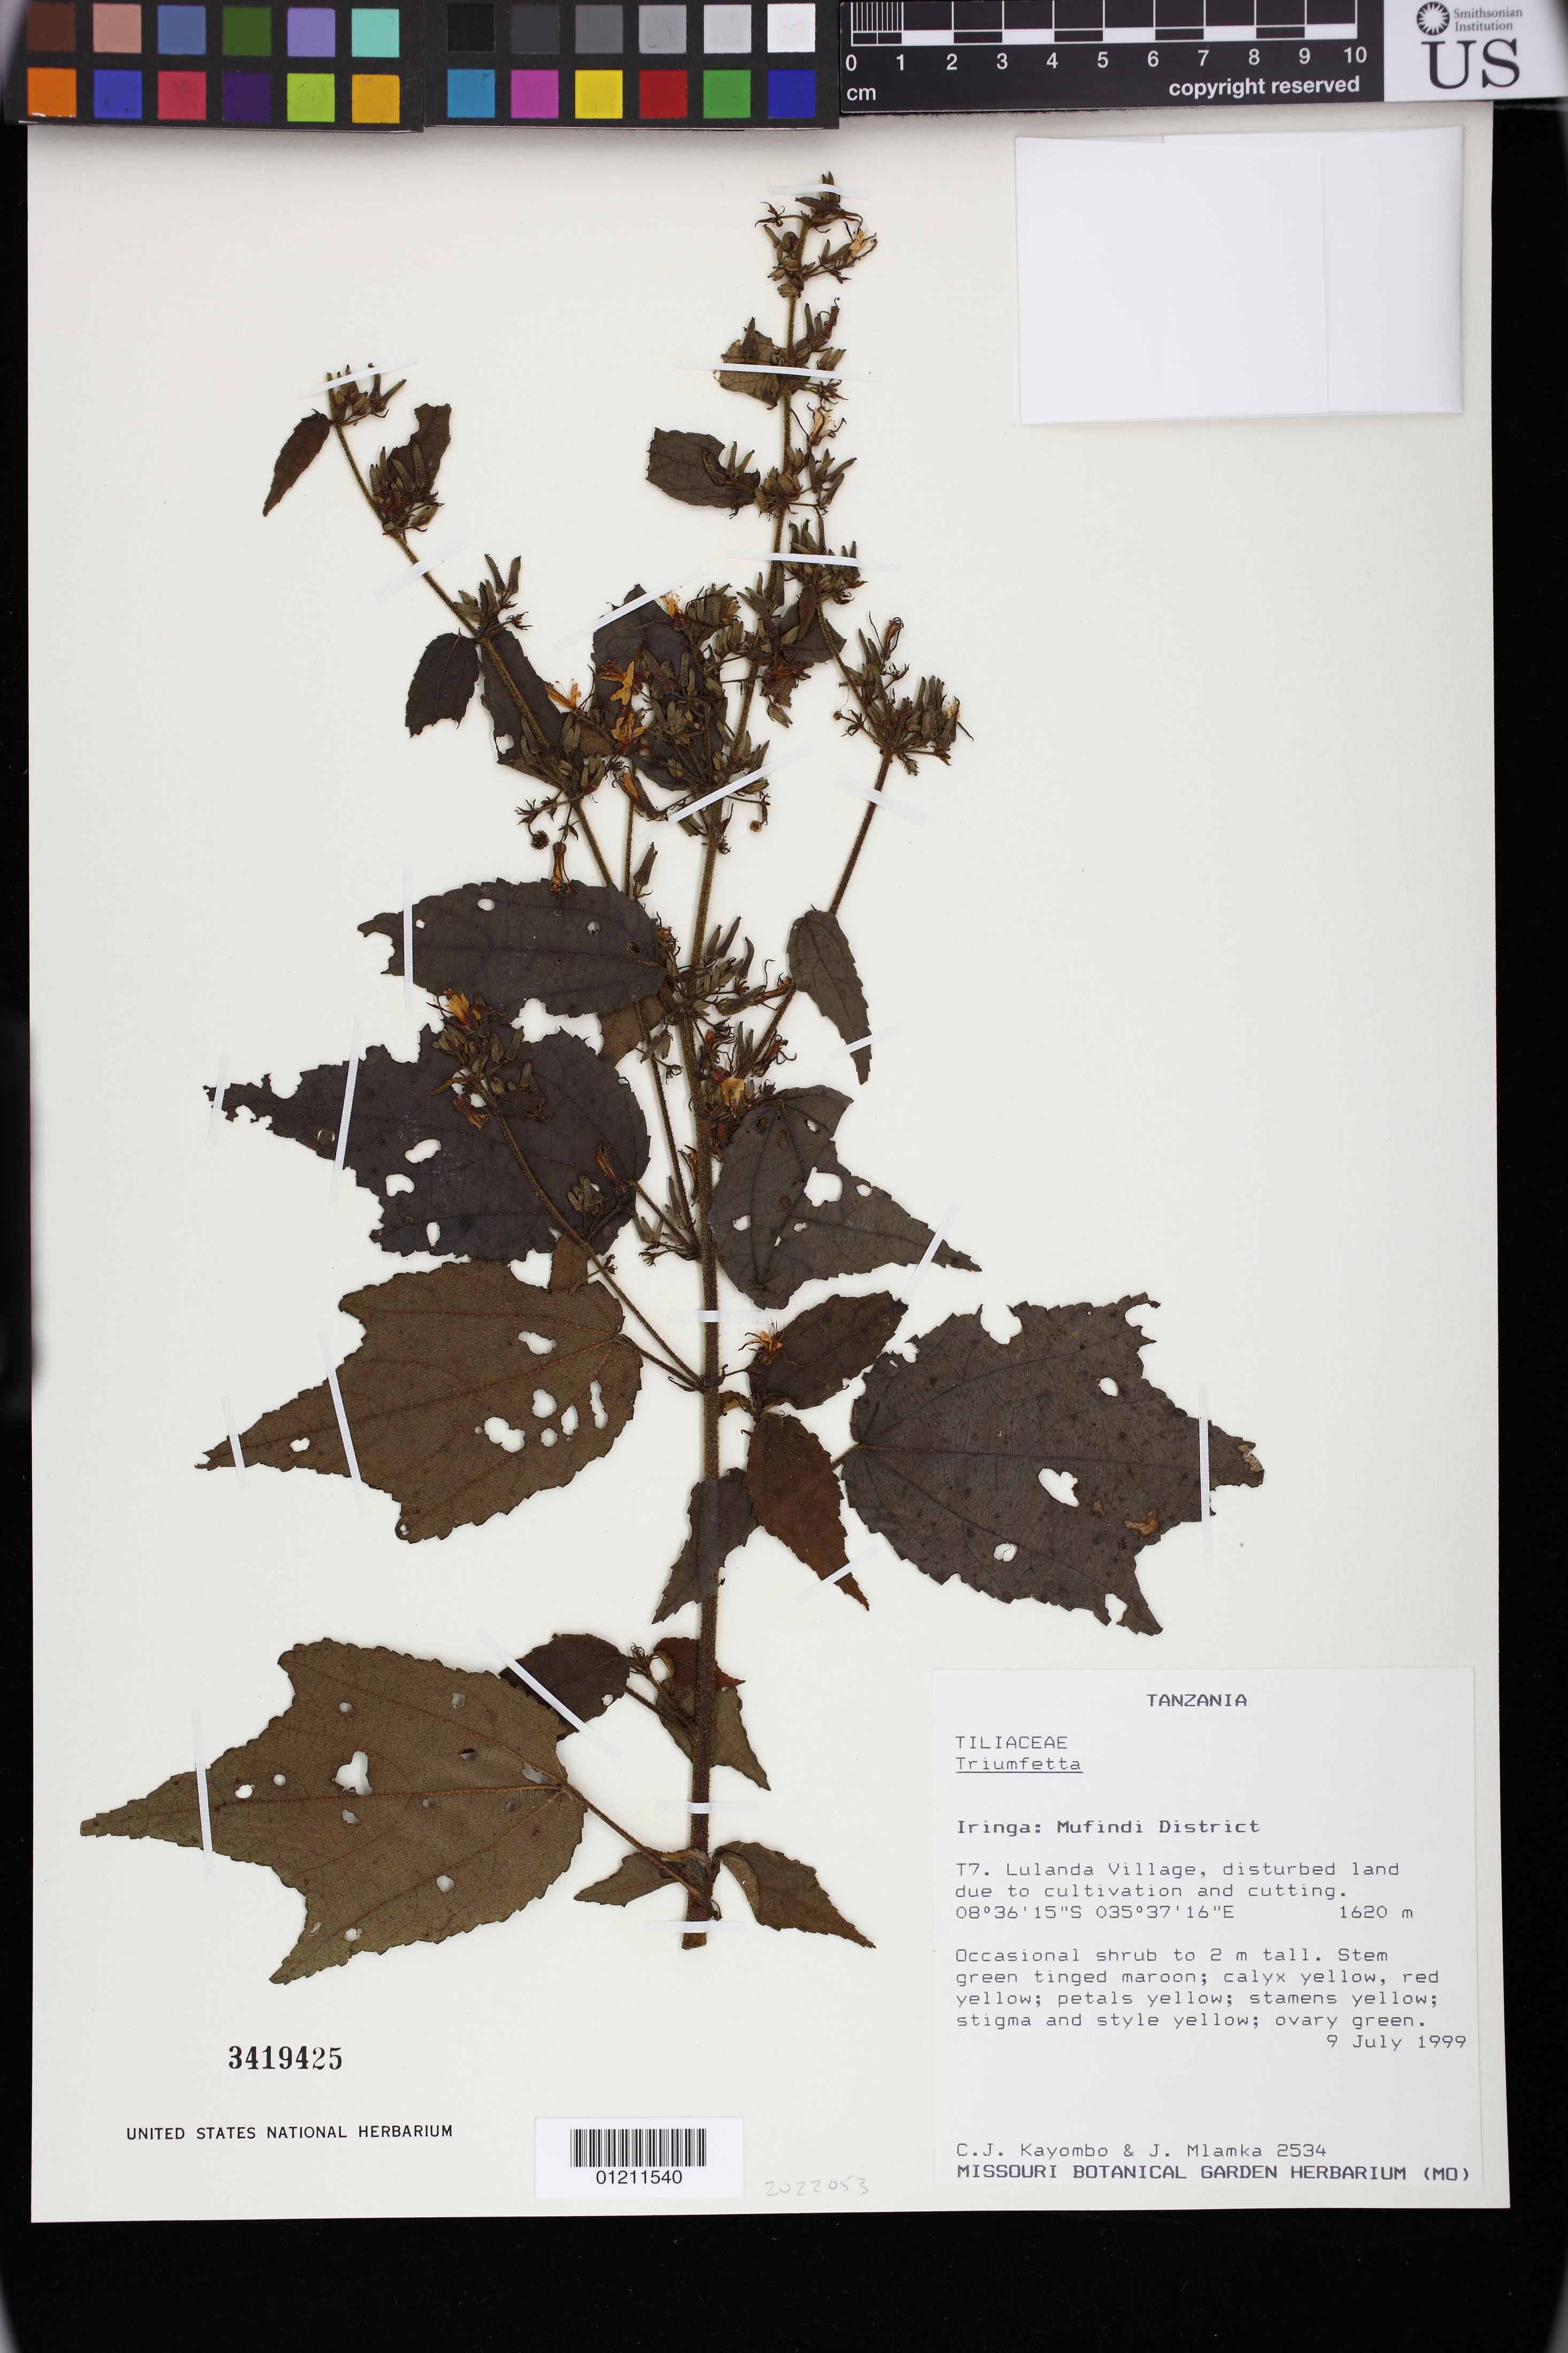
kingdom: Plantae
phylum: Tracheophyta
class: Magnoliopsida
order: Malvales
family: Malvaceae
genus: Triumfetta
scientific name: Triumfetta sp.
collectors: C. J. Kayombo & J. Mlamka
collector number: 2534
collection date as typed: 07 Sep 1999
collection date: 1999-09-07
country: Tanzania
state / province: Iringa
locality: Iringa: Mufindi District. T7. Lulanda Village, disturbed land due to cultivation and cutting.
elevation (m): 1620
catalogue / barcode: US 3419425